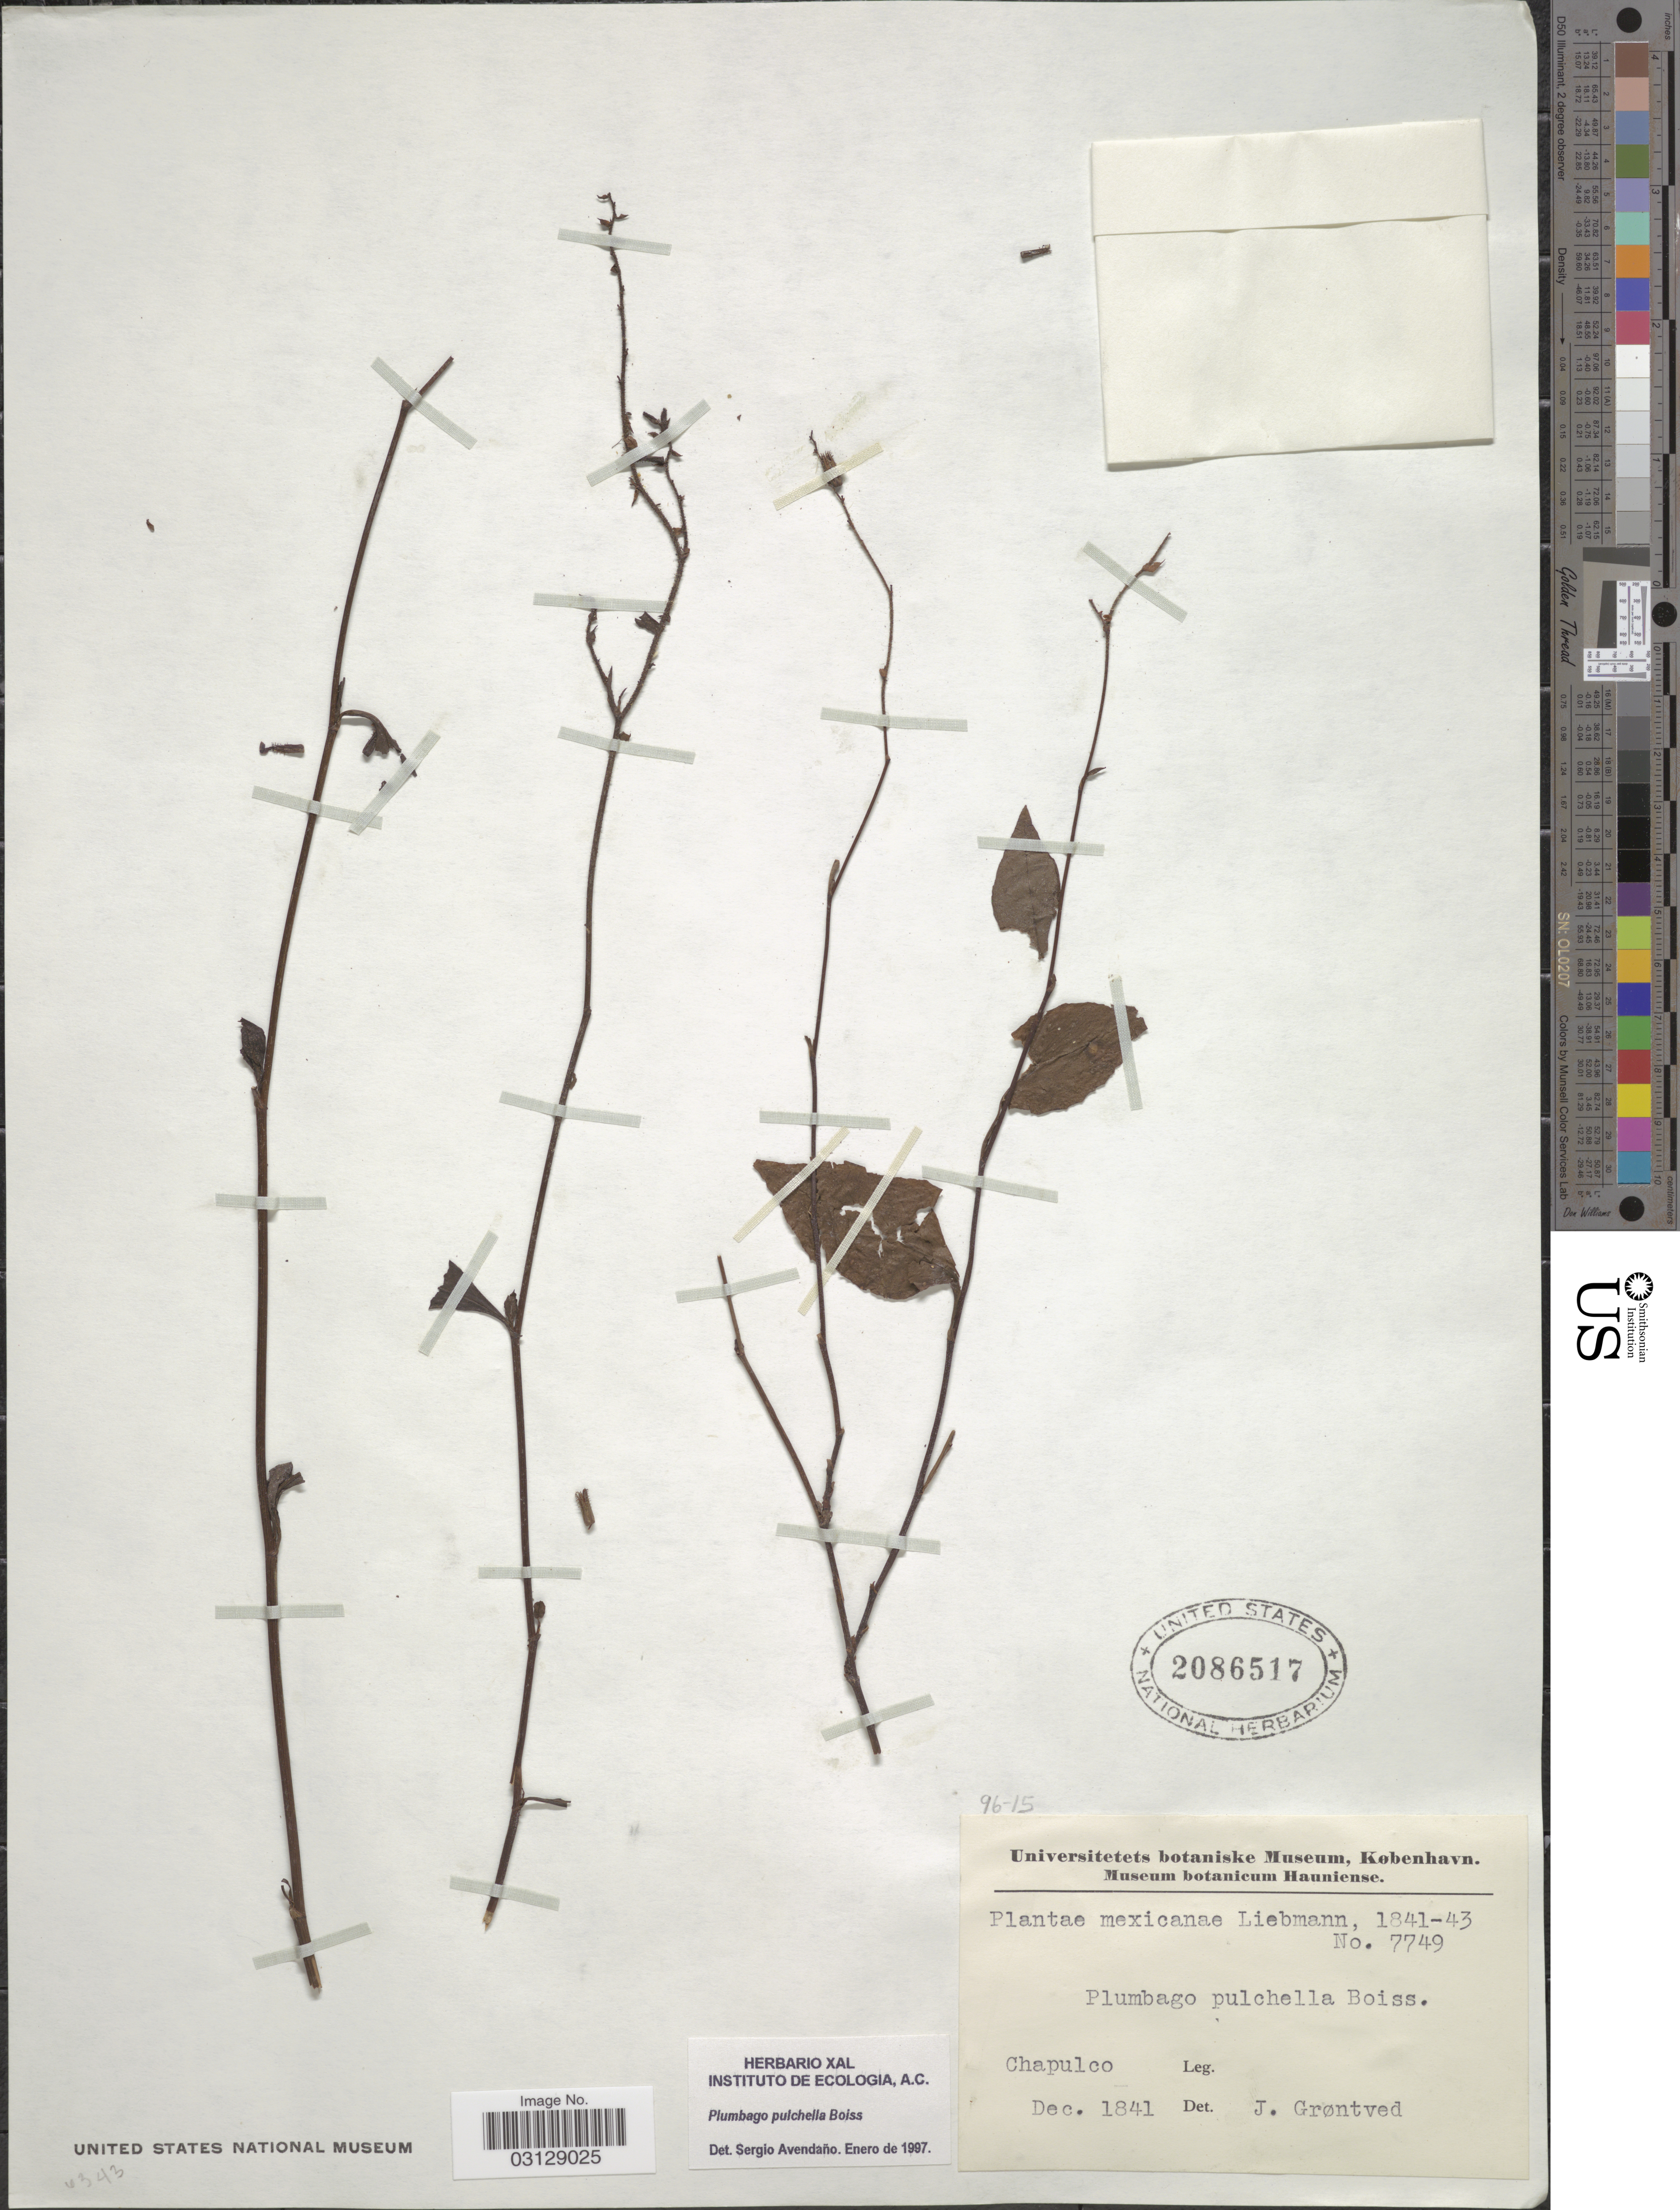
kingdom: Plantae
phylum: Tracheophyta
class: Magnoliopsida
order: Caryophyllales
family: Plumbaginaceae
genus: Plumbago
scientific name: Plumbago pulchella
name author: Boiss.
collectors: Liebmann, --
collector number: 7749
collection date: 1841-12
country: Mexico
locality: Mexicanæ. Chapulco.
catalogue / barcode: US 2086517